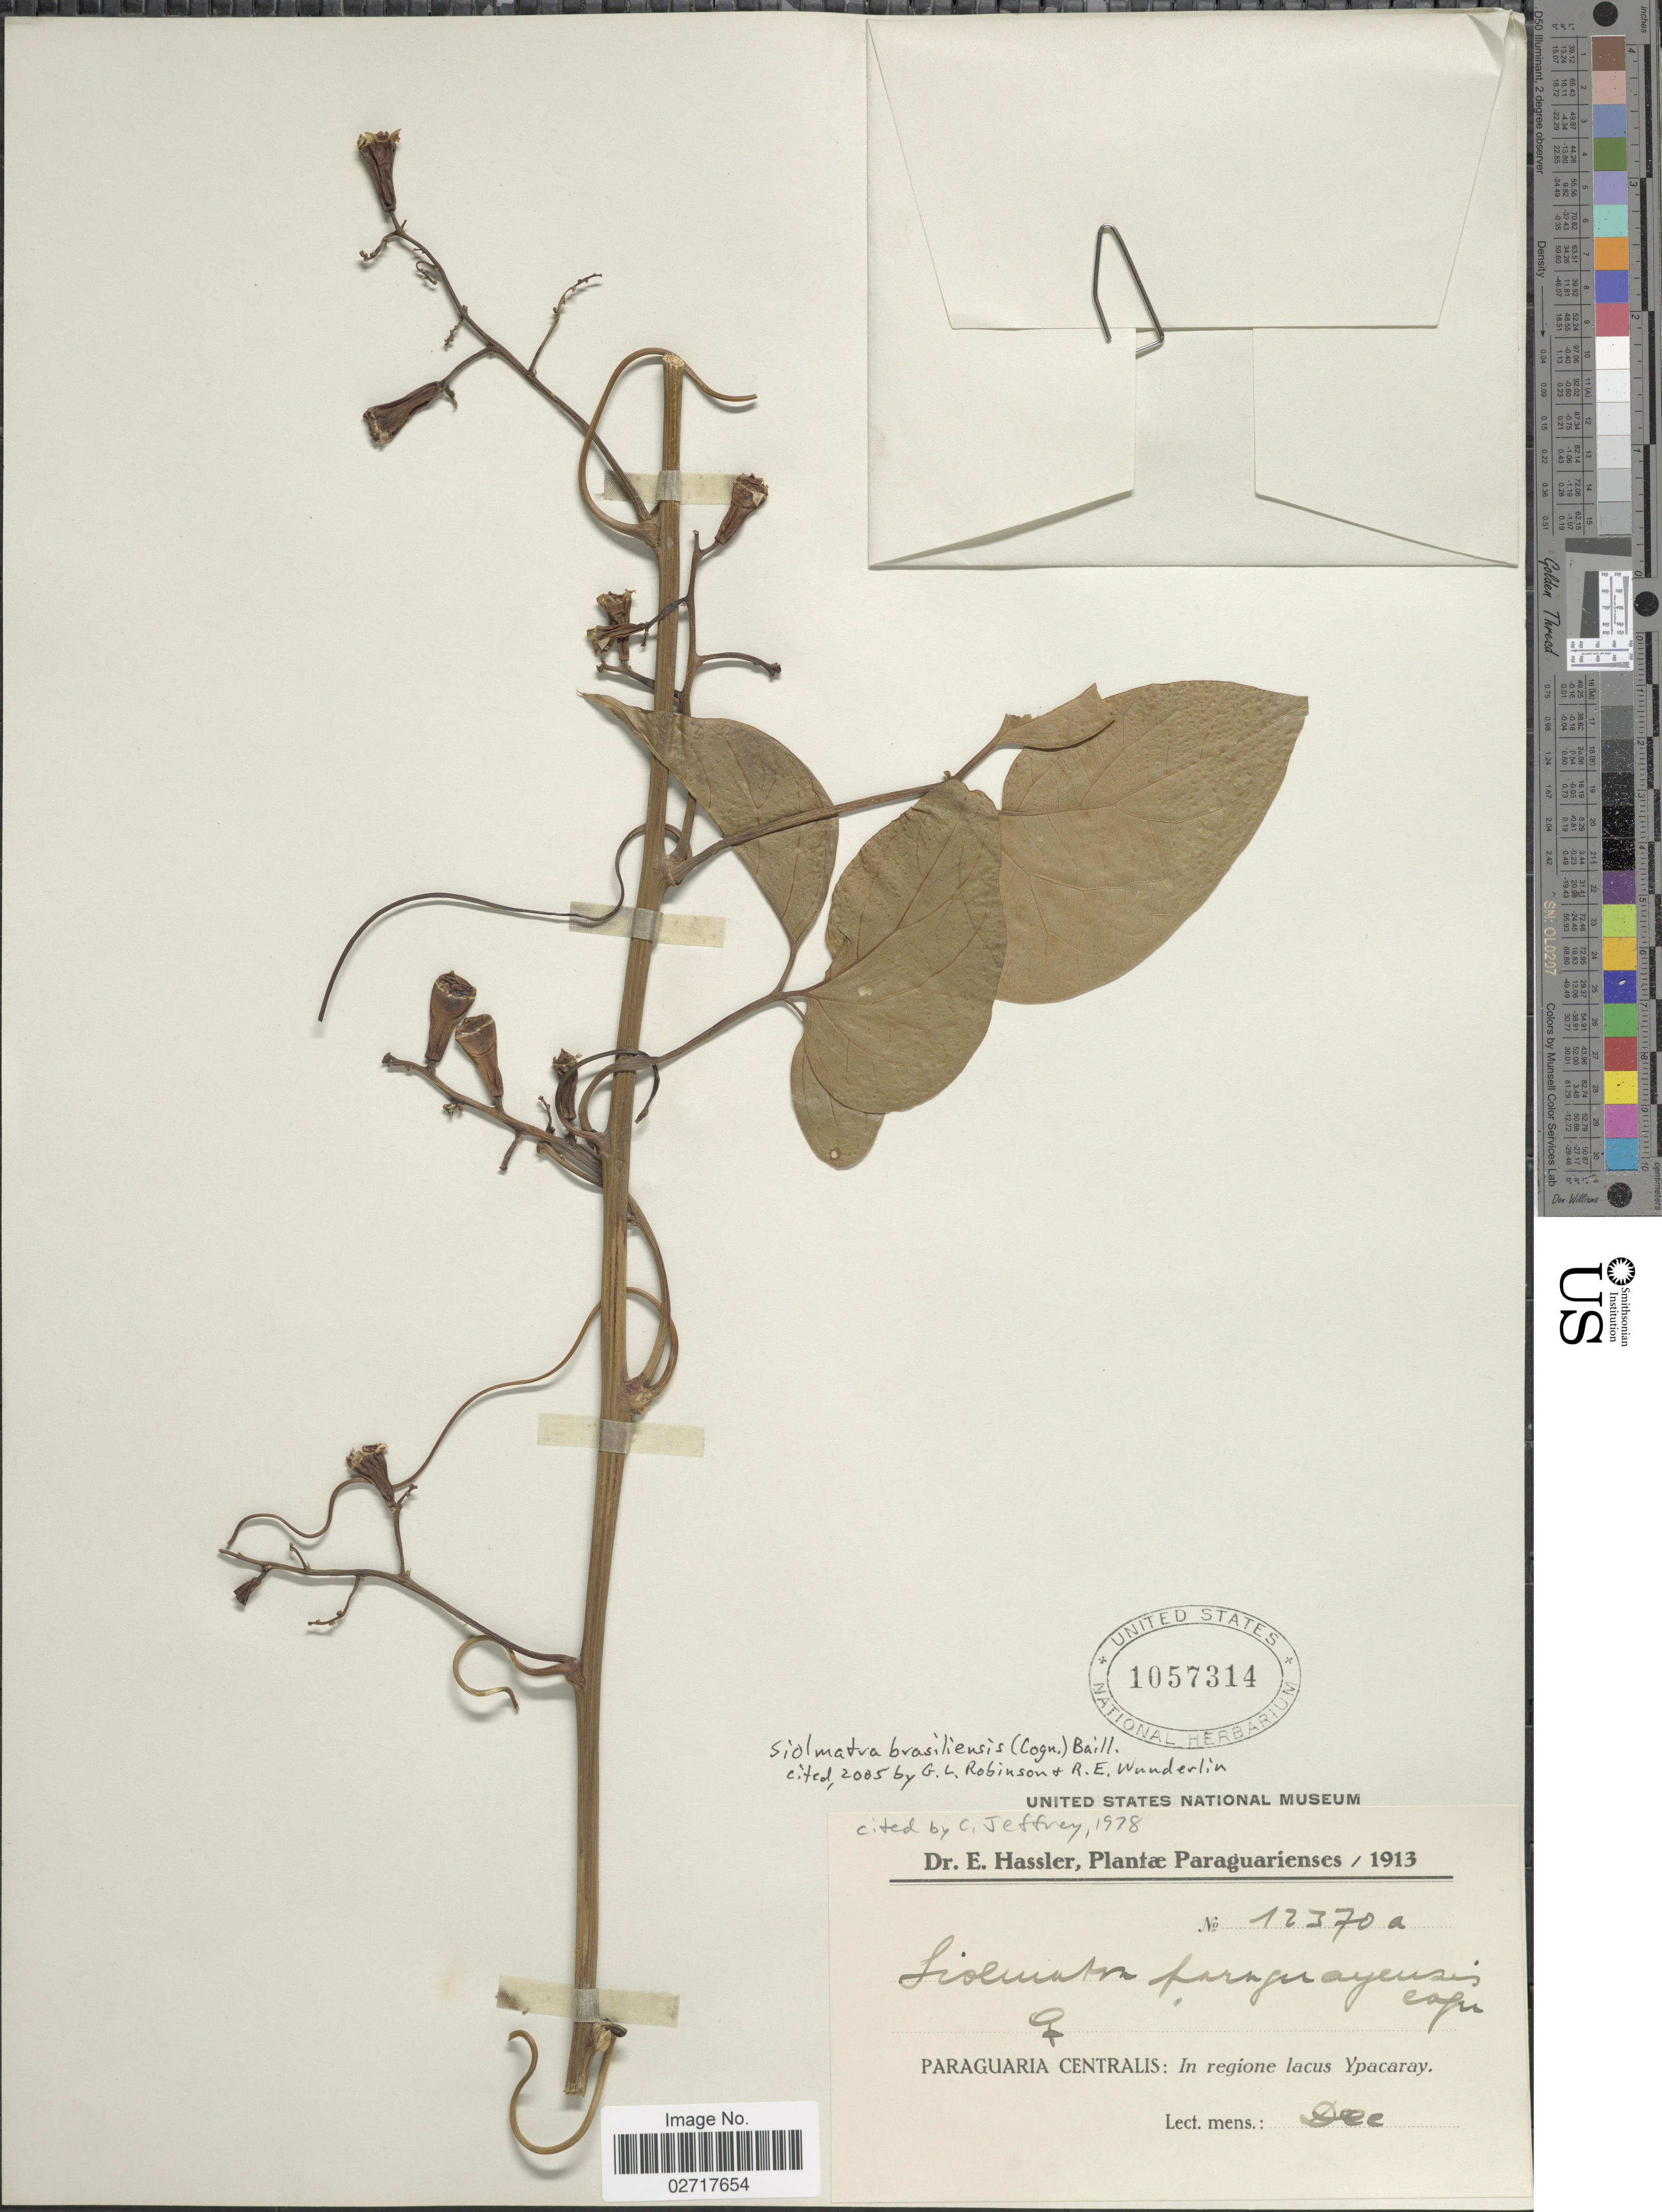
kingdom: Plantae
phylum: Tracheophyta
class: Magnoliopsida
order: Cucurbitales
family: Cucurbitaceae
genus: Siolmatra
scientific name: Siolmatra brasiliensis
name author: (Cogn.) Baill.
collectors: E. Hassler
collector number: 12370a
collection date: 1913-12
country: Paraguay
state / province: Central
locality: Paraguaria Centralis: In regione lacus Ypacaray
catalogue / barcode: US 1057314